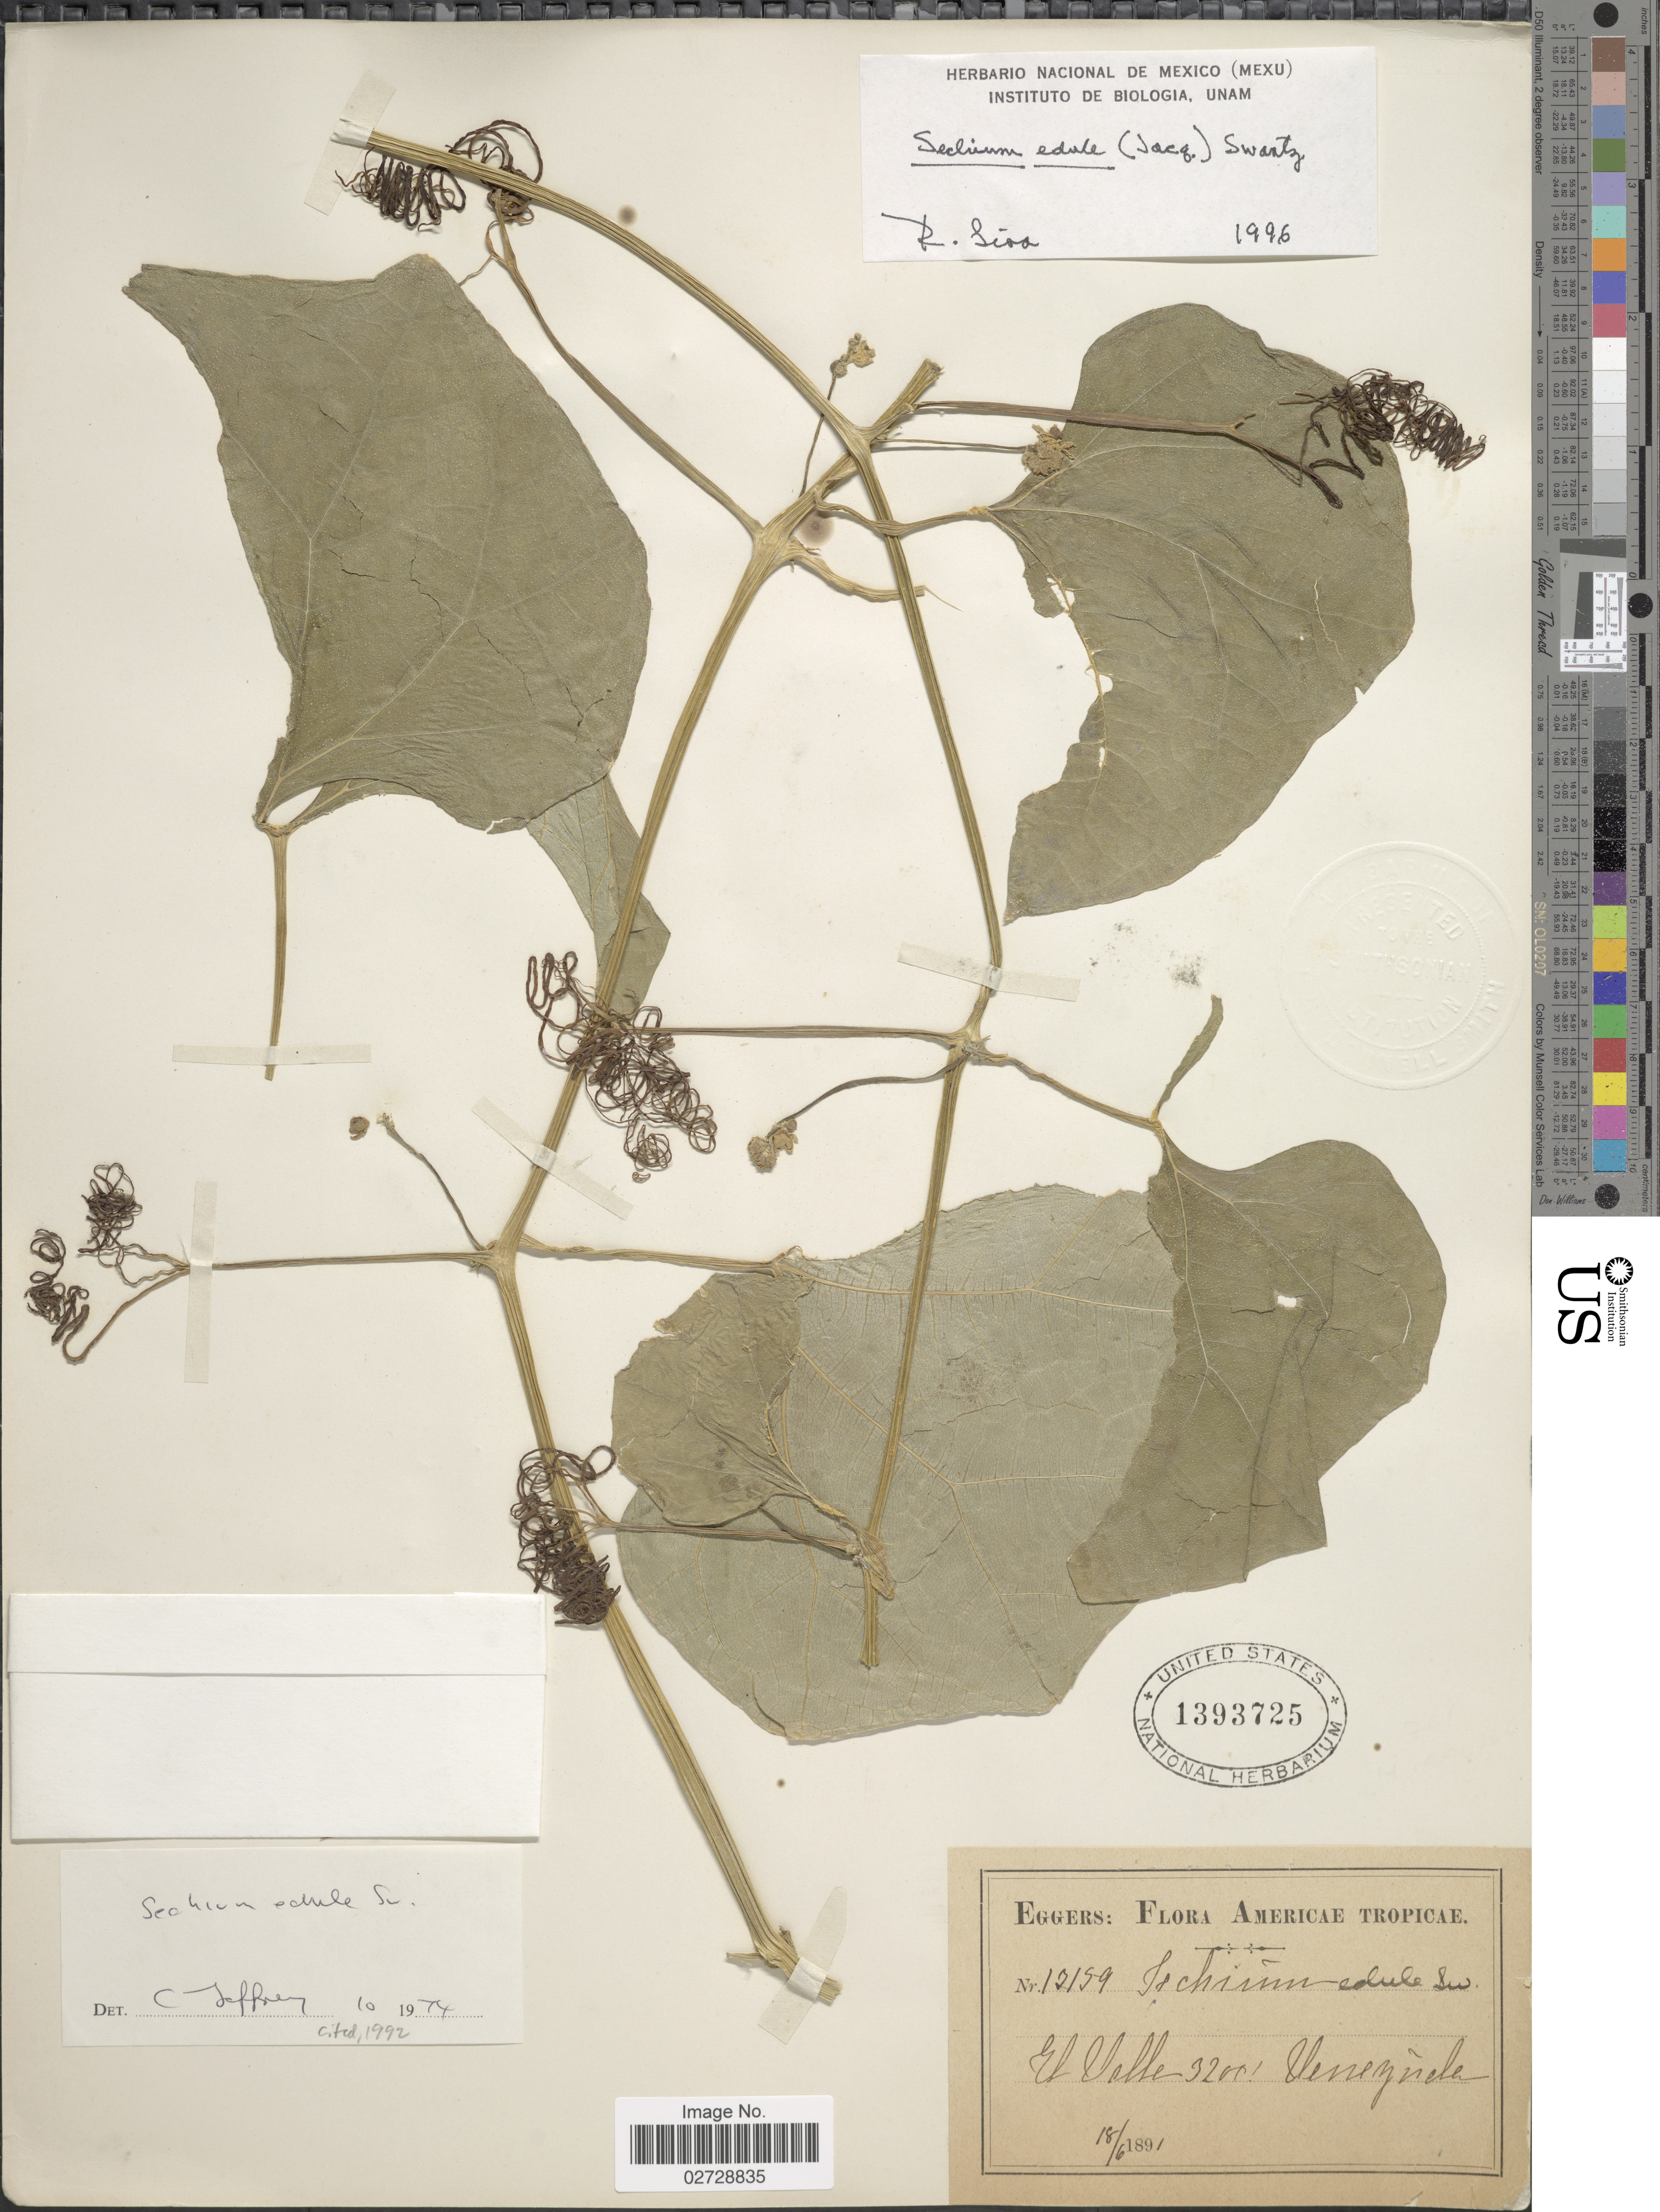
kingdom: Plantae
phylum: Tracheophyta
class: Magnoliopsida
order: Cucurbitales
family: Cucurbitaceae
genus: Sicyos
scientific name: Sicyos edulis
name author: Jacq.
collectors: -. Eggers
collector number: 12159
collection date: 1891-06-18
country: Venezuela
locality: Americae Tropicae. El Valle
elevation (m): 975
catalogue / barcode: US 1393725